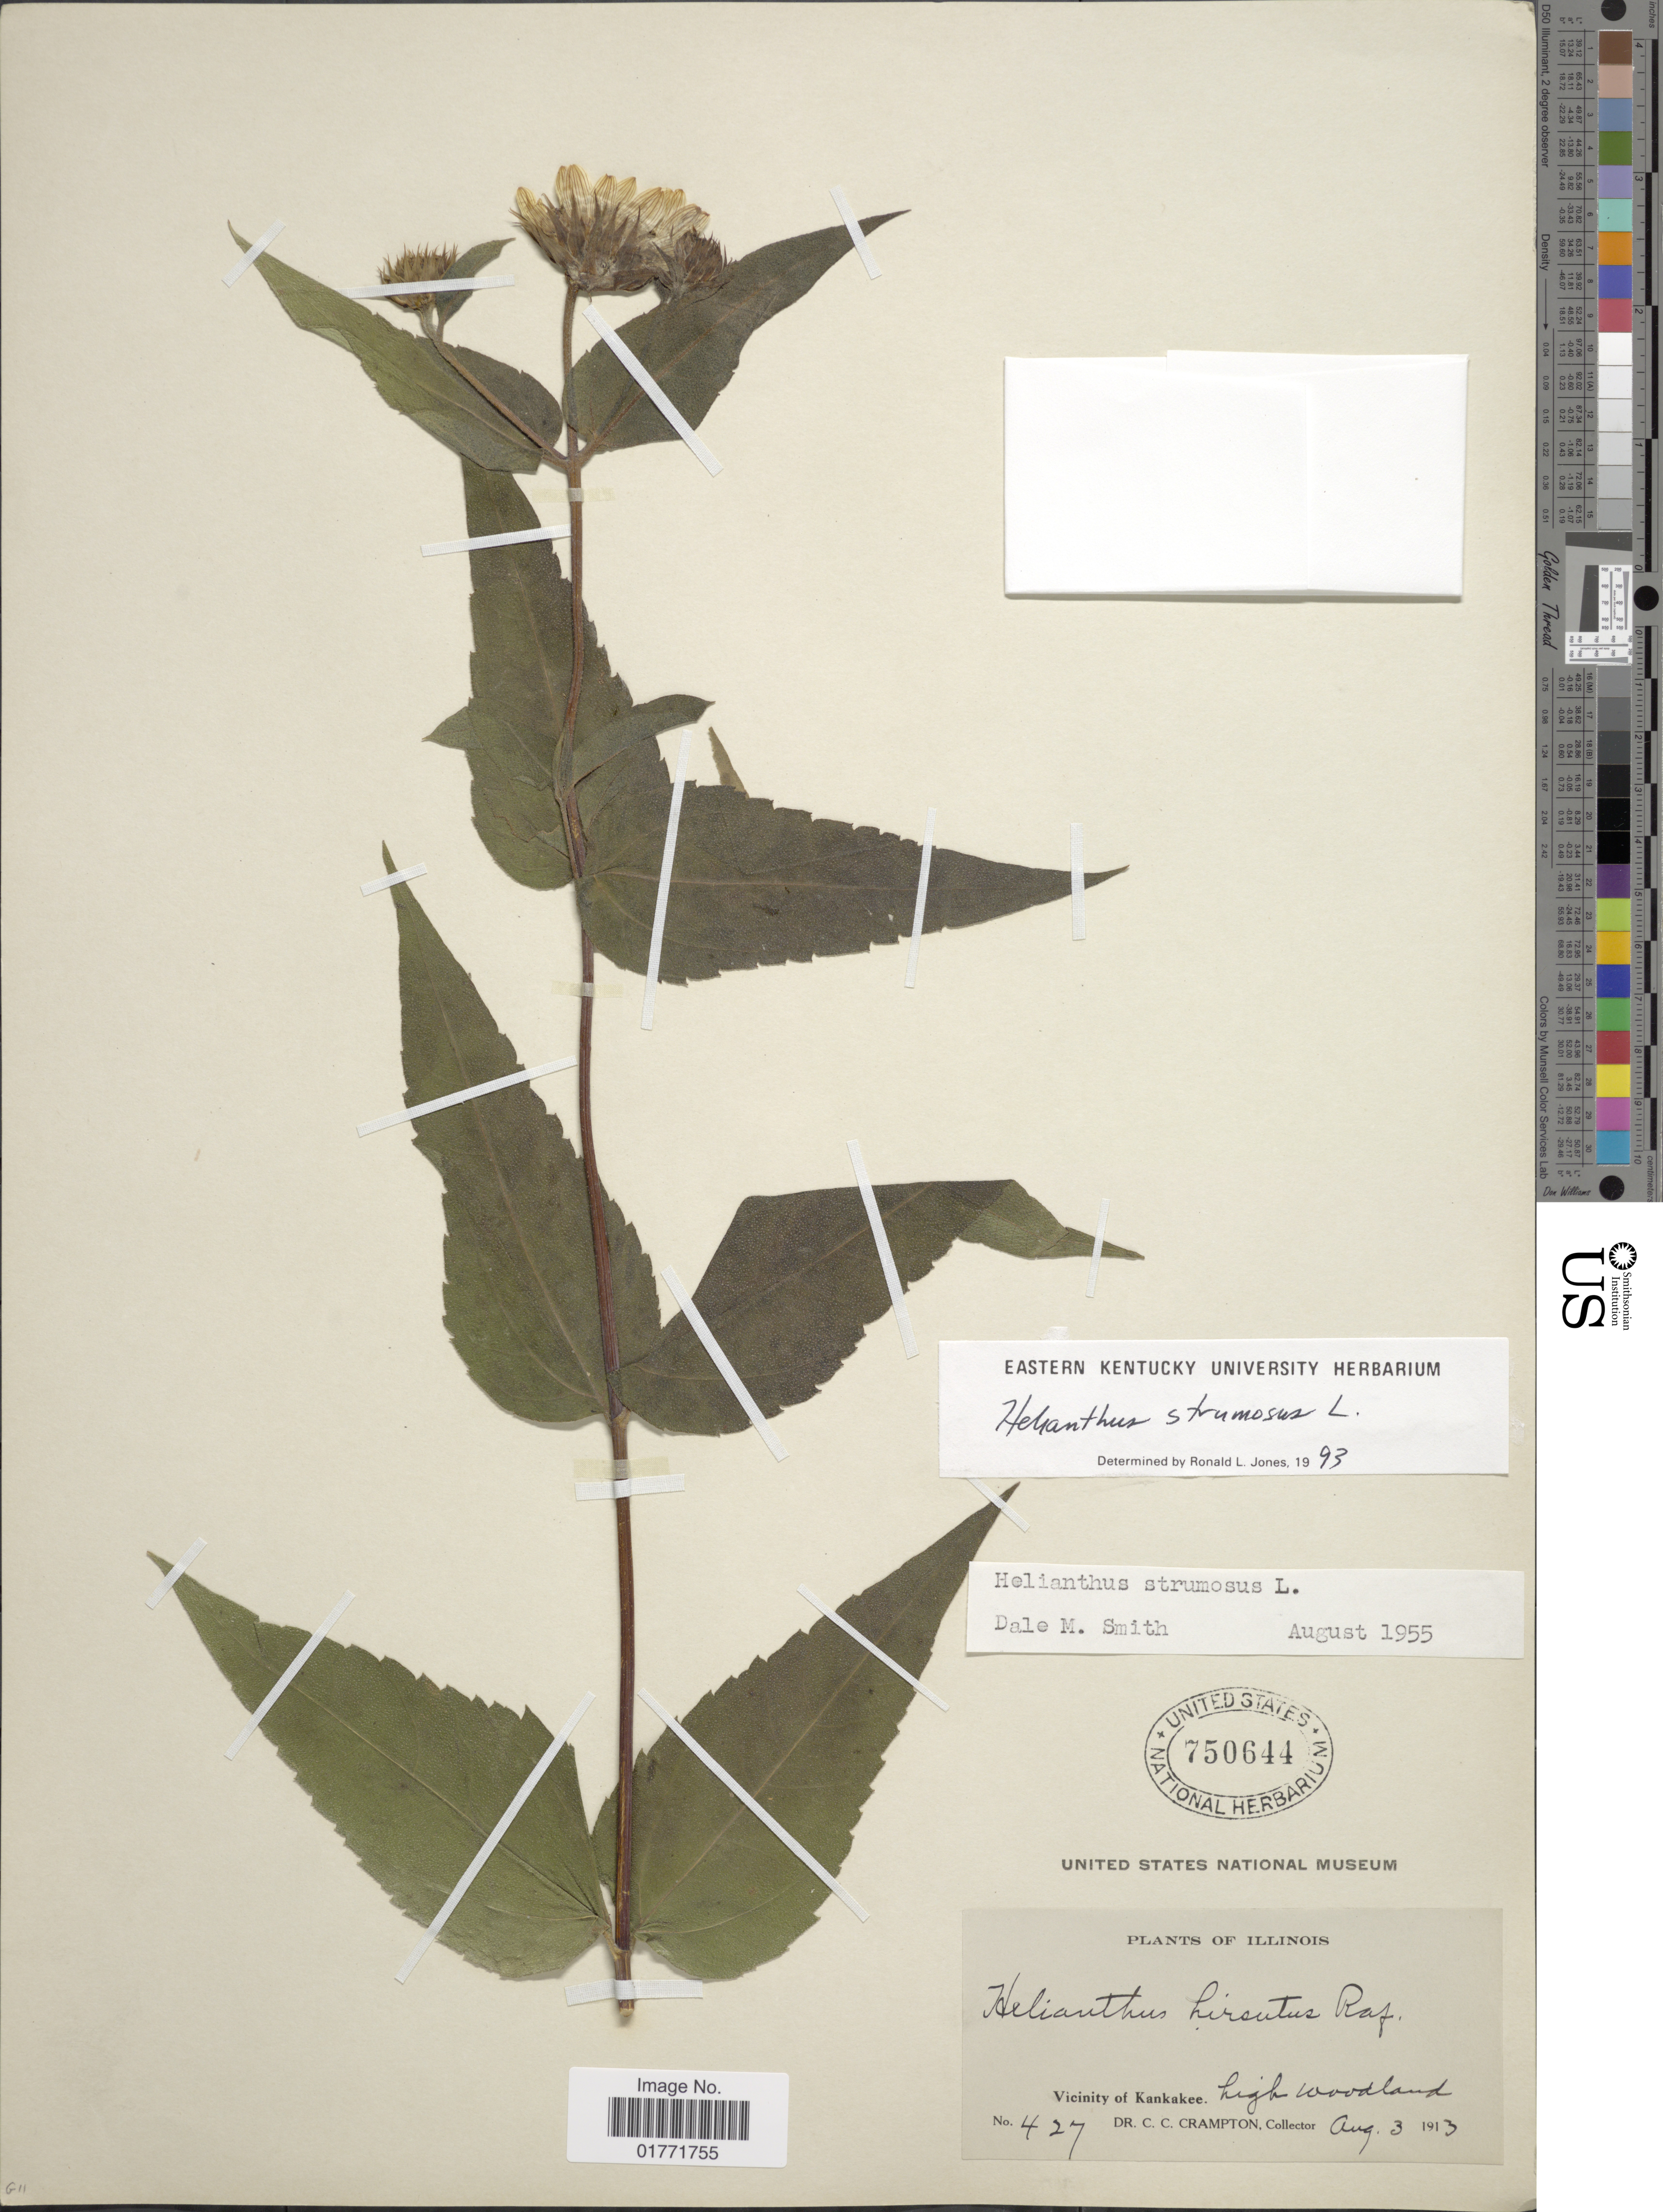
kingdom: Plantae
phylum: Tracheophyta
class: Magnoliopsida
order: Asterales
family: Asteraceae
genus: Helianthus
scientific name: Helianthus strumosus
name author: L.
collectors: C. Crampton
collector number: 427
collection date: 1913-08-03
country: United States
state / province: Illinois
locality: Vicinity of Kankakee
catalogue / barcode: US 750644